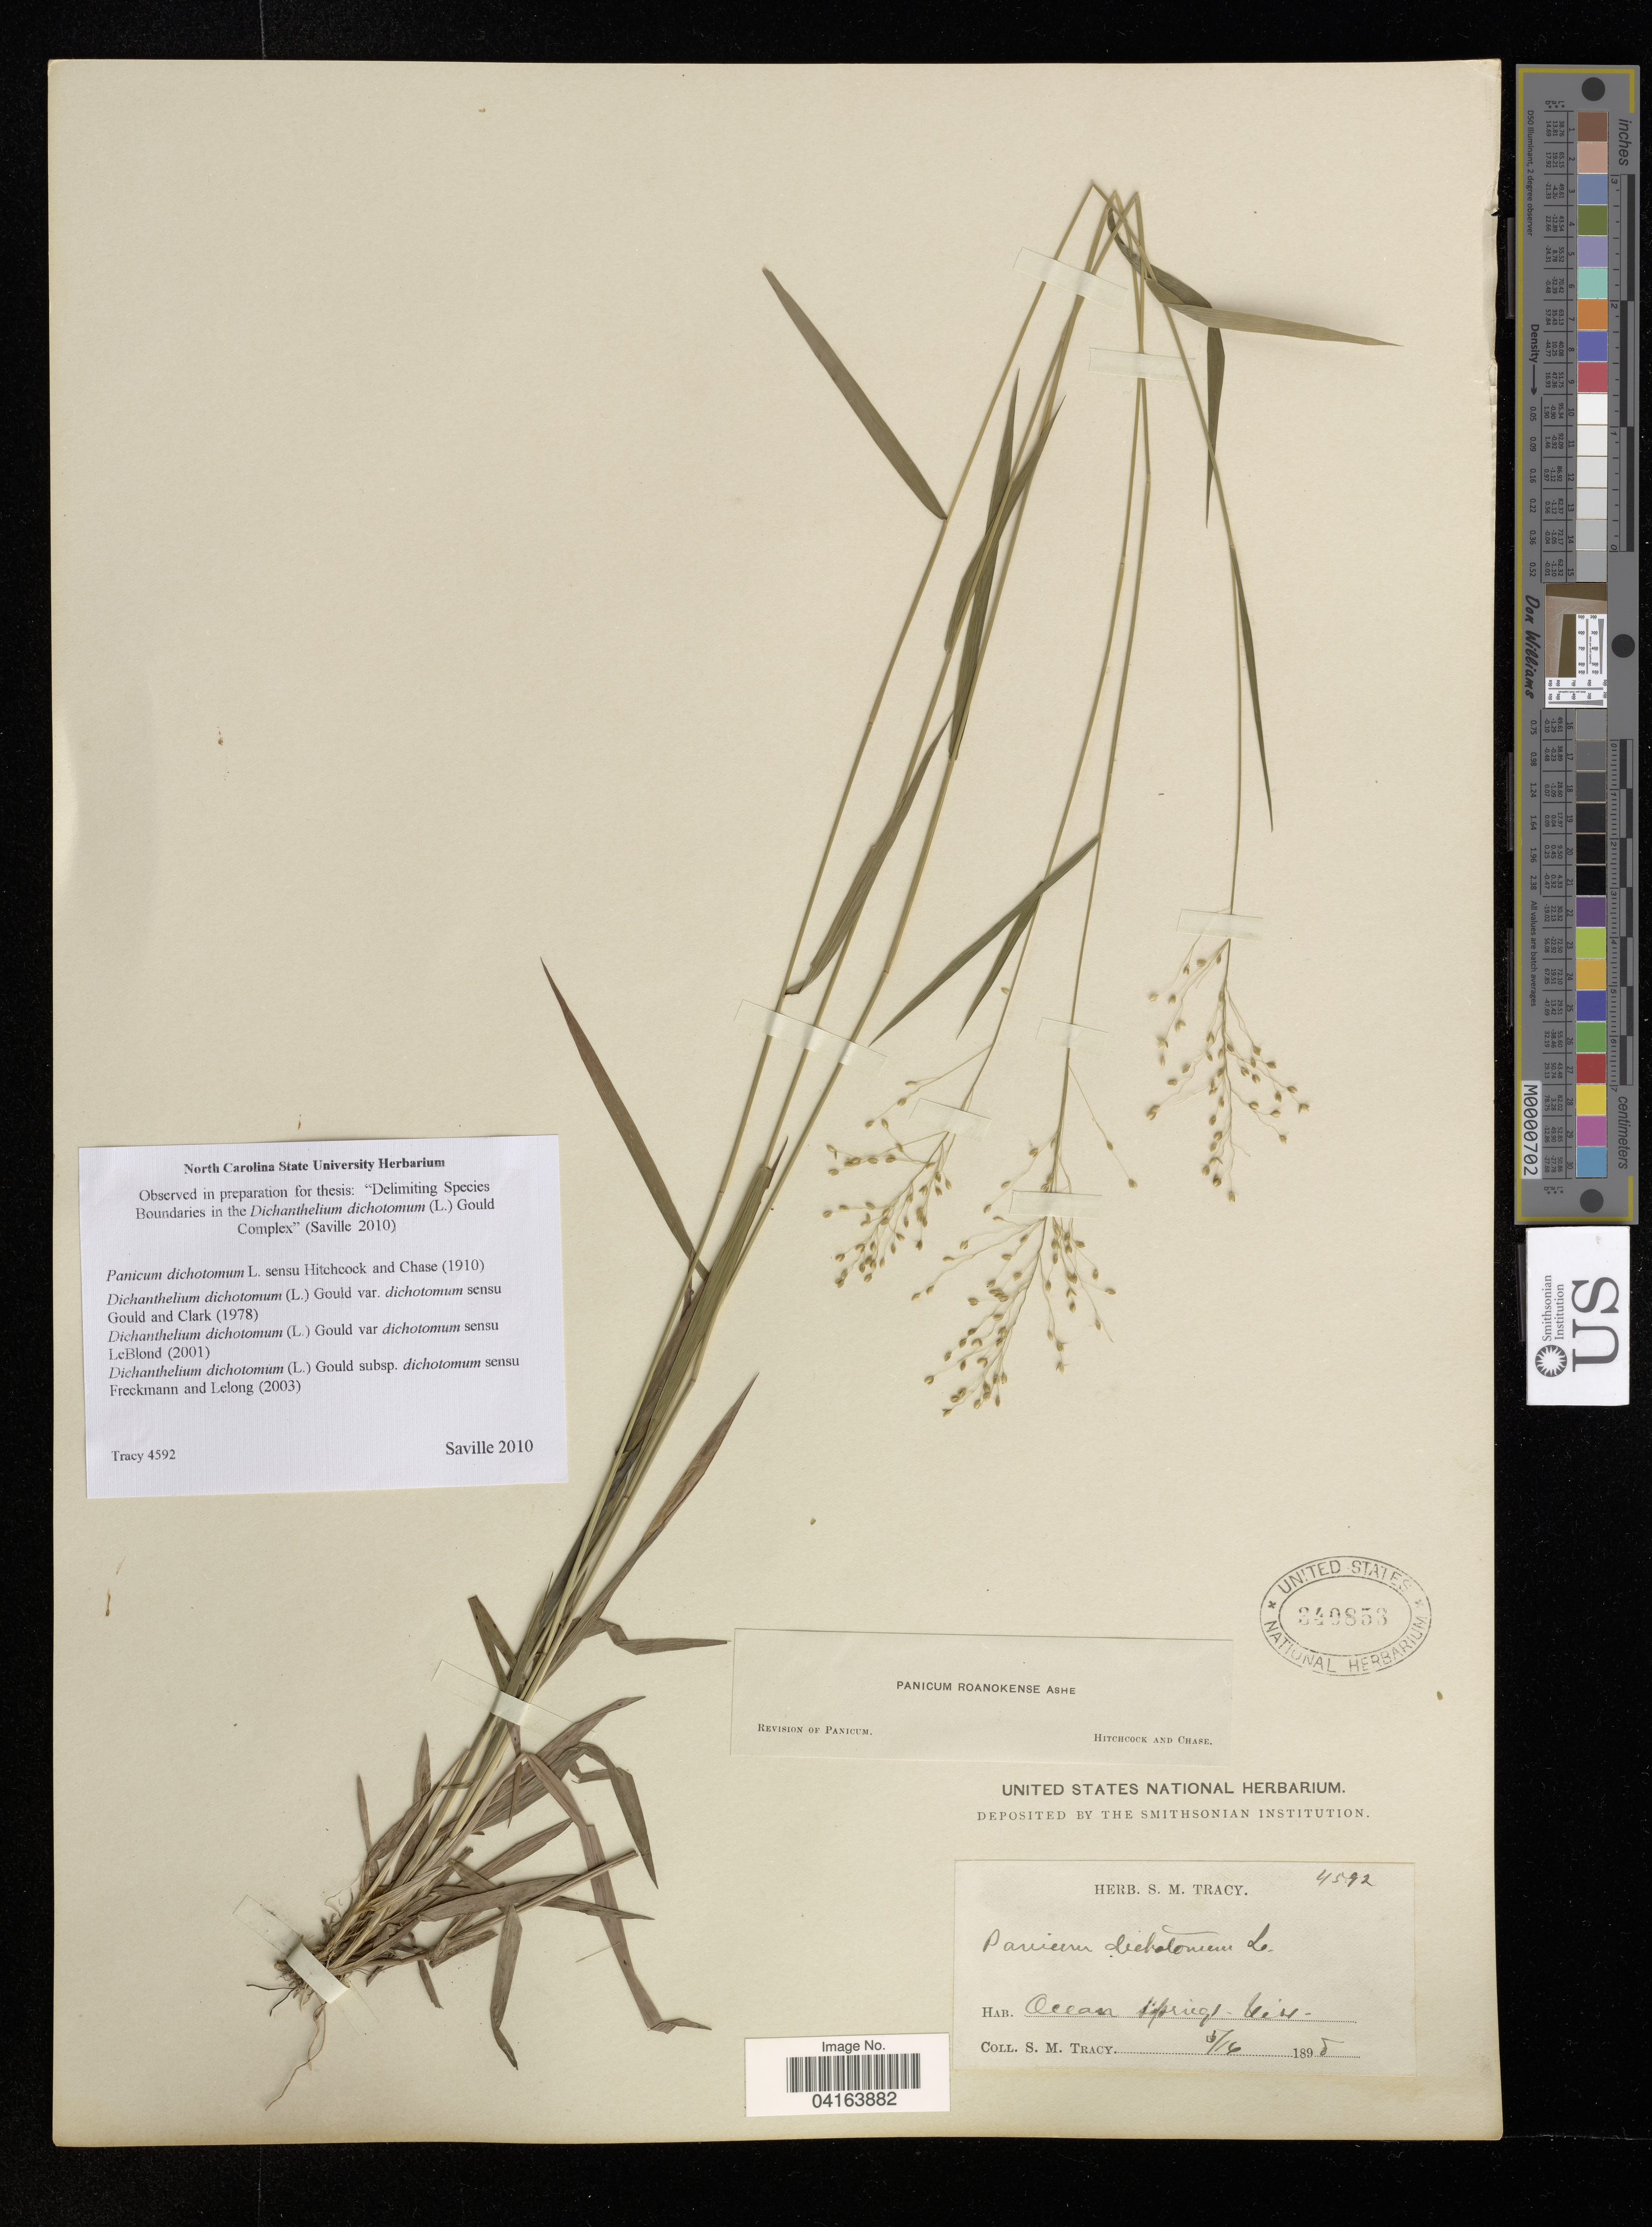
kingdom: Plantae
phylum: Tracheophyta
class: Liliopsida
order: Poales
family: Poaceae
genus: Dichanthelium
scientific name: Dichanthelium dichotomum subsp. dichotomum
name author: Gould & Clark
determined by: Saville, A. C., (NCSC), North Carolina State University (UNITED STATES)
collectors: S. M. Tracy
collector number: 4592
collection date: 1895-05-16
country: United States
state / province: Mississippi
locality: Ocean Springs.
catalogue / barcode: US 340853